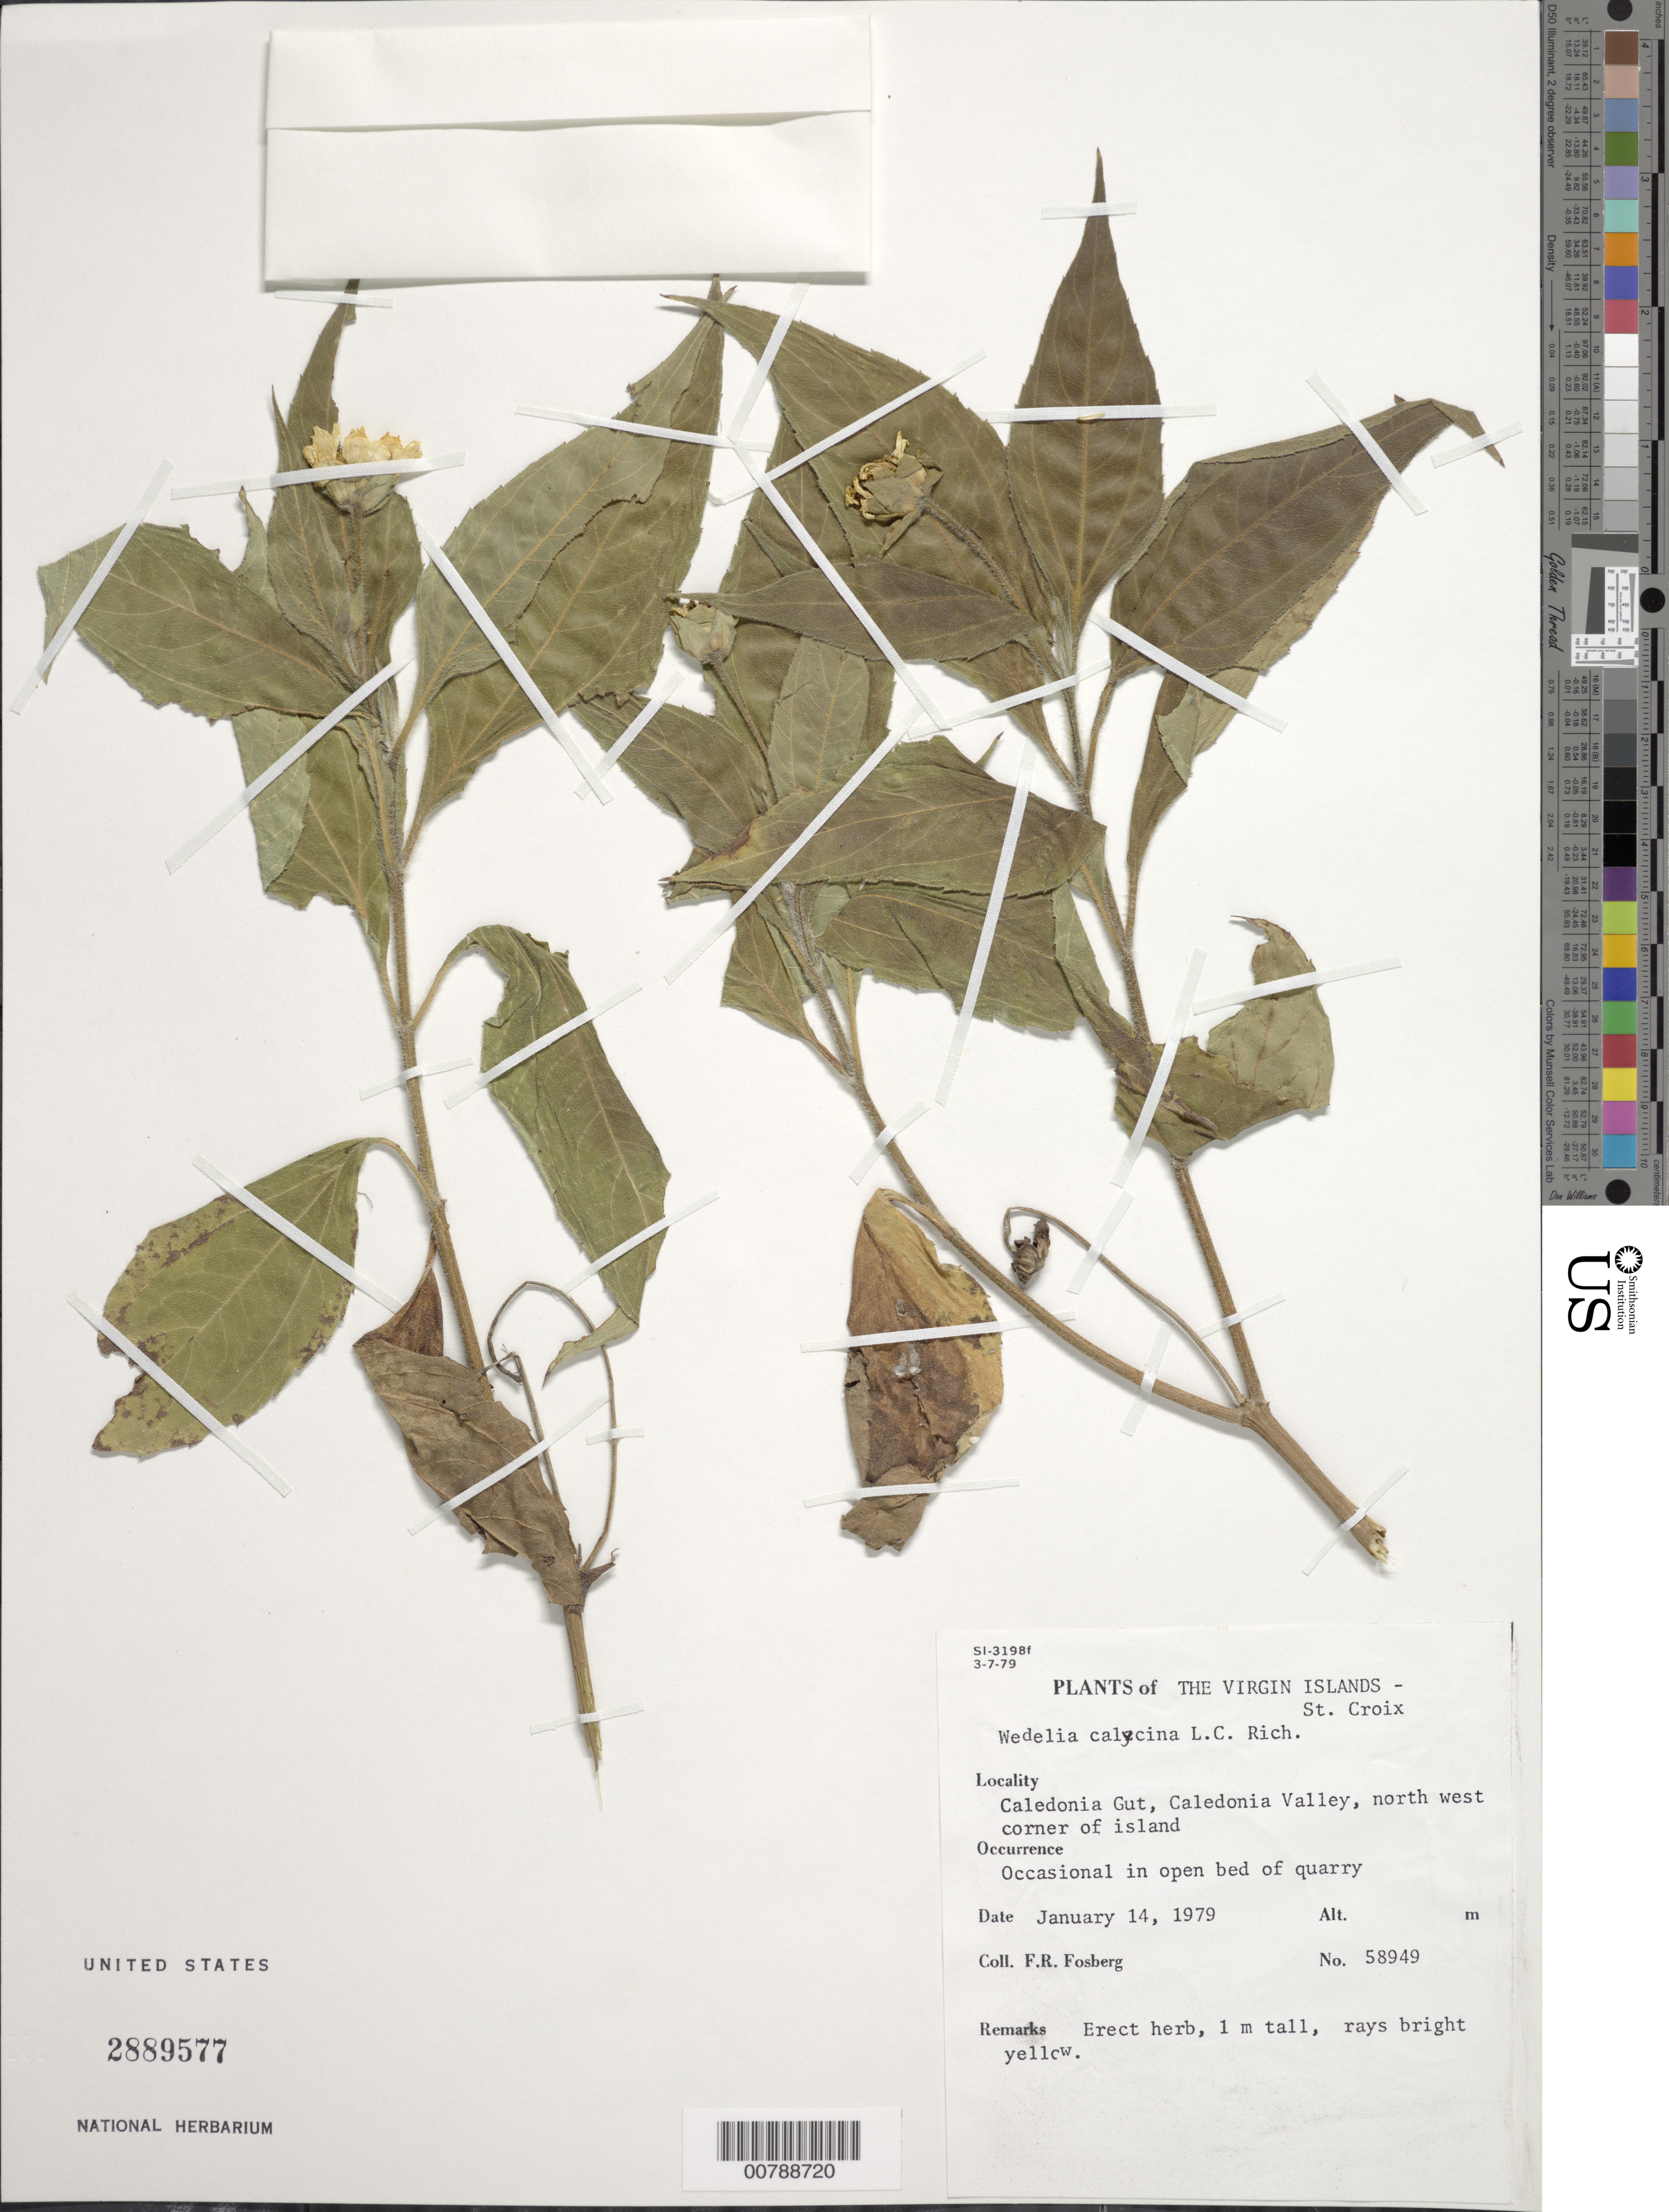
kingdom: Plantae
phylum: Tracheophyta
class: Magnoliopsida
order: Asterales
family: Asteraceae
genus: Wedelia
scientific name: Wedelia calycina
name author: Rich.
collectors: F. R. Fosberg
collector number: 58949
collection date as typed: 14 Jan 1979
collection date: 1979-01-14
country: U.S. Virgin Islands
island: St. Croix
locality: Caledonia Gut, Caledonia Valley, northwest corner of island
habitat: Occasional in open bed of quarry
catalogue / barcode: US 2889577